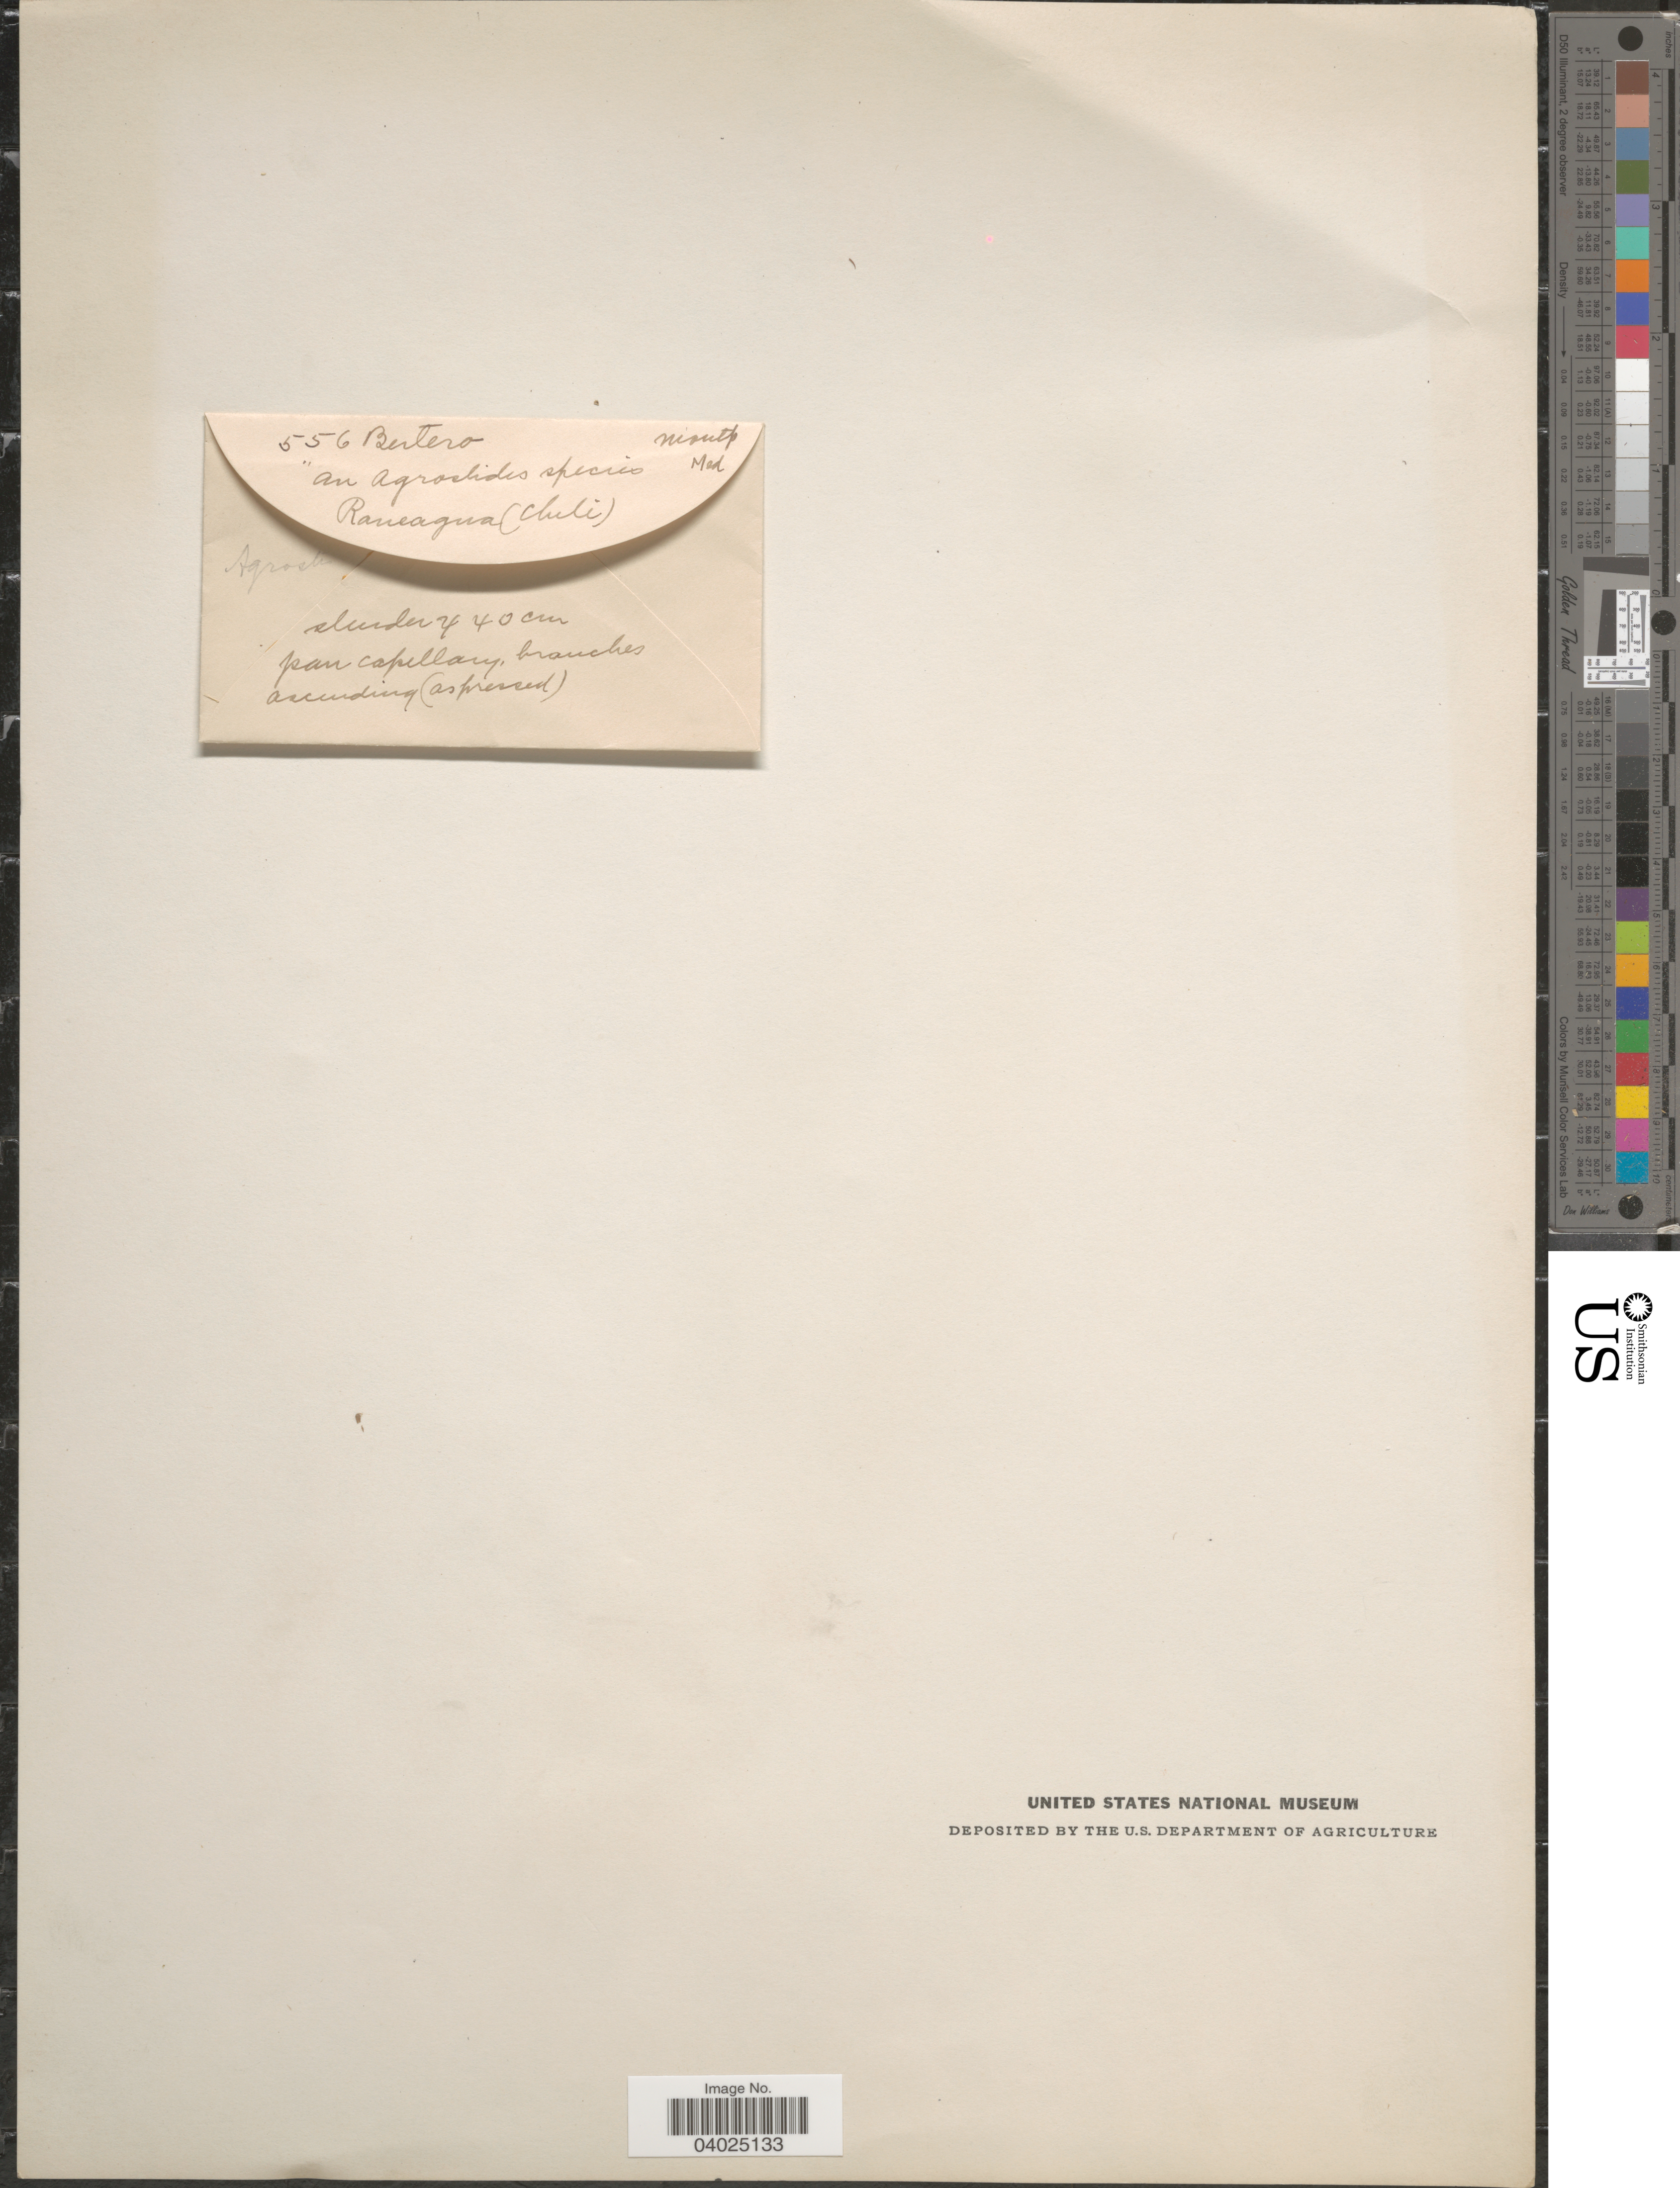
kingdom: Plantae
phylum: Tracheophyta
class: Liliopsida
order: Poales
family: Poaceae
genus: Agrostis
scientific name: Agrostis sp.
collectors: Bertero, --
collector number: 556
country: Chile